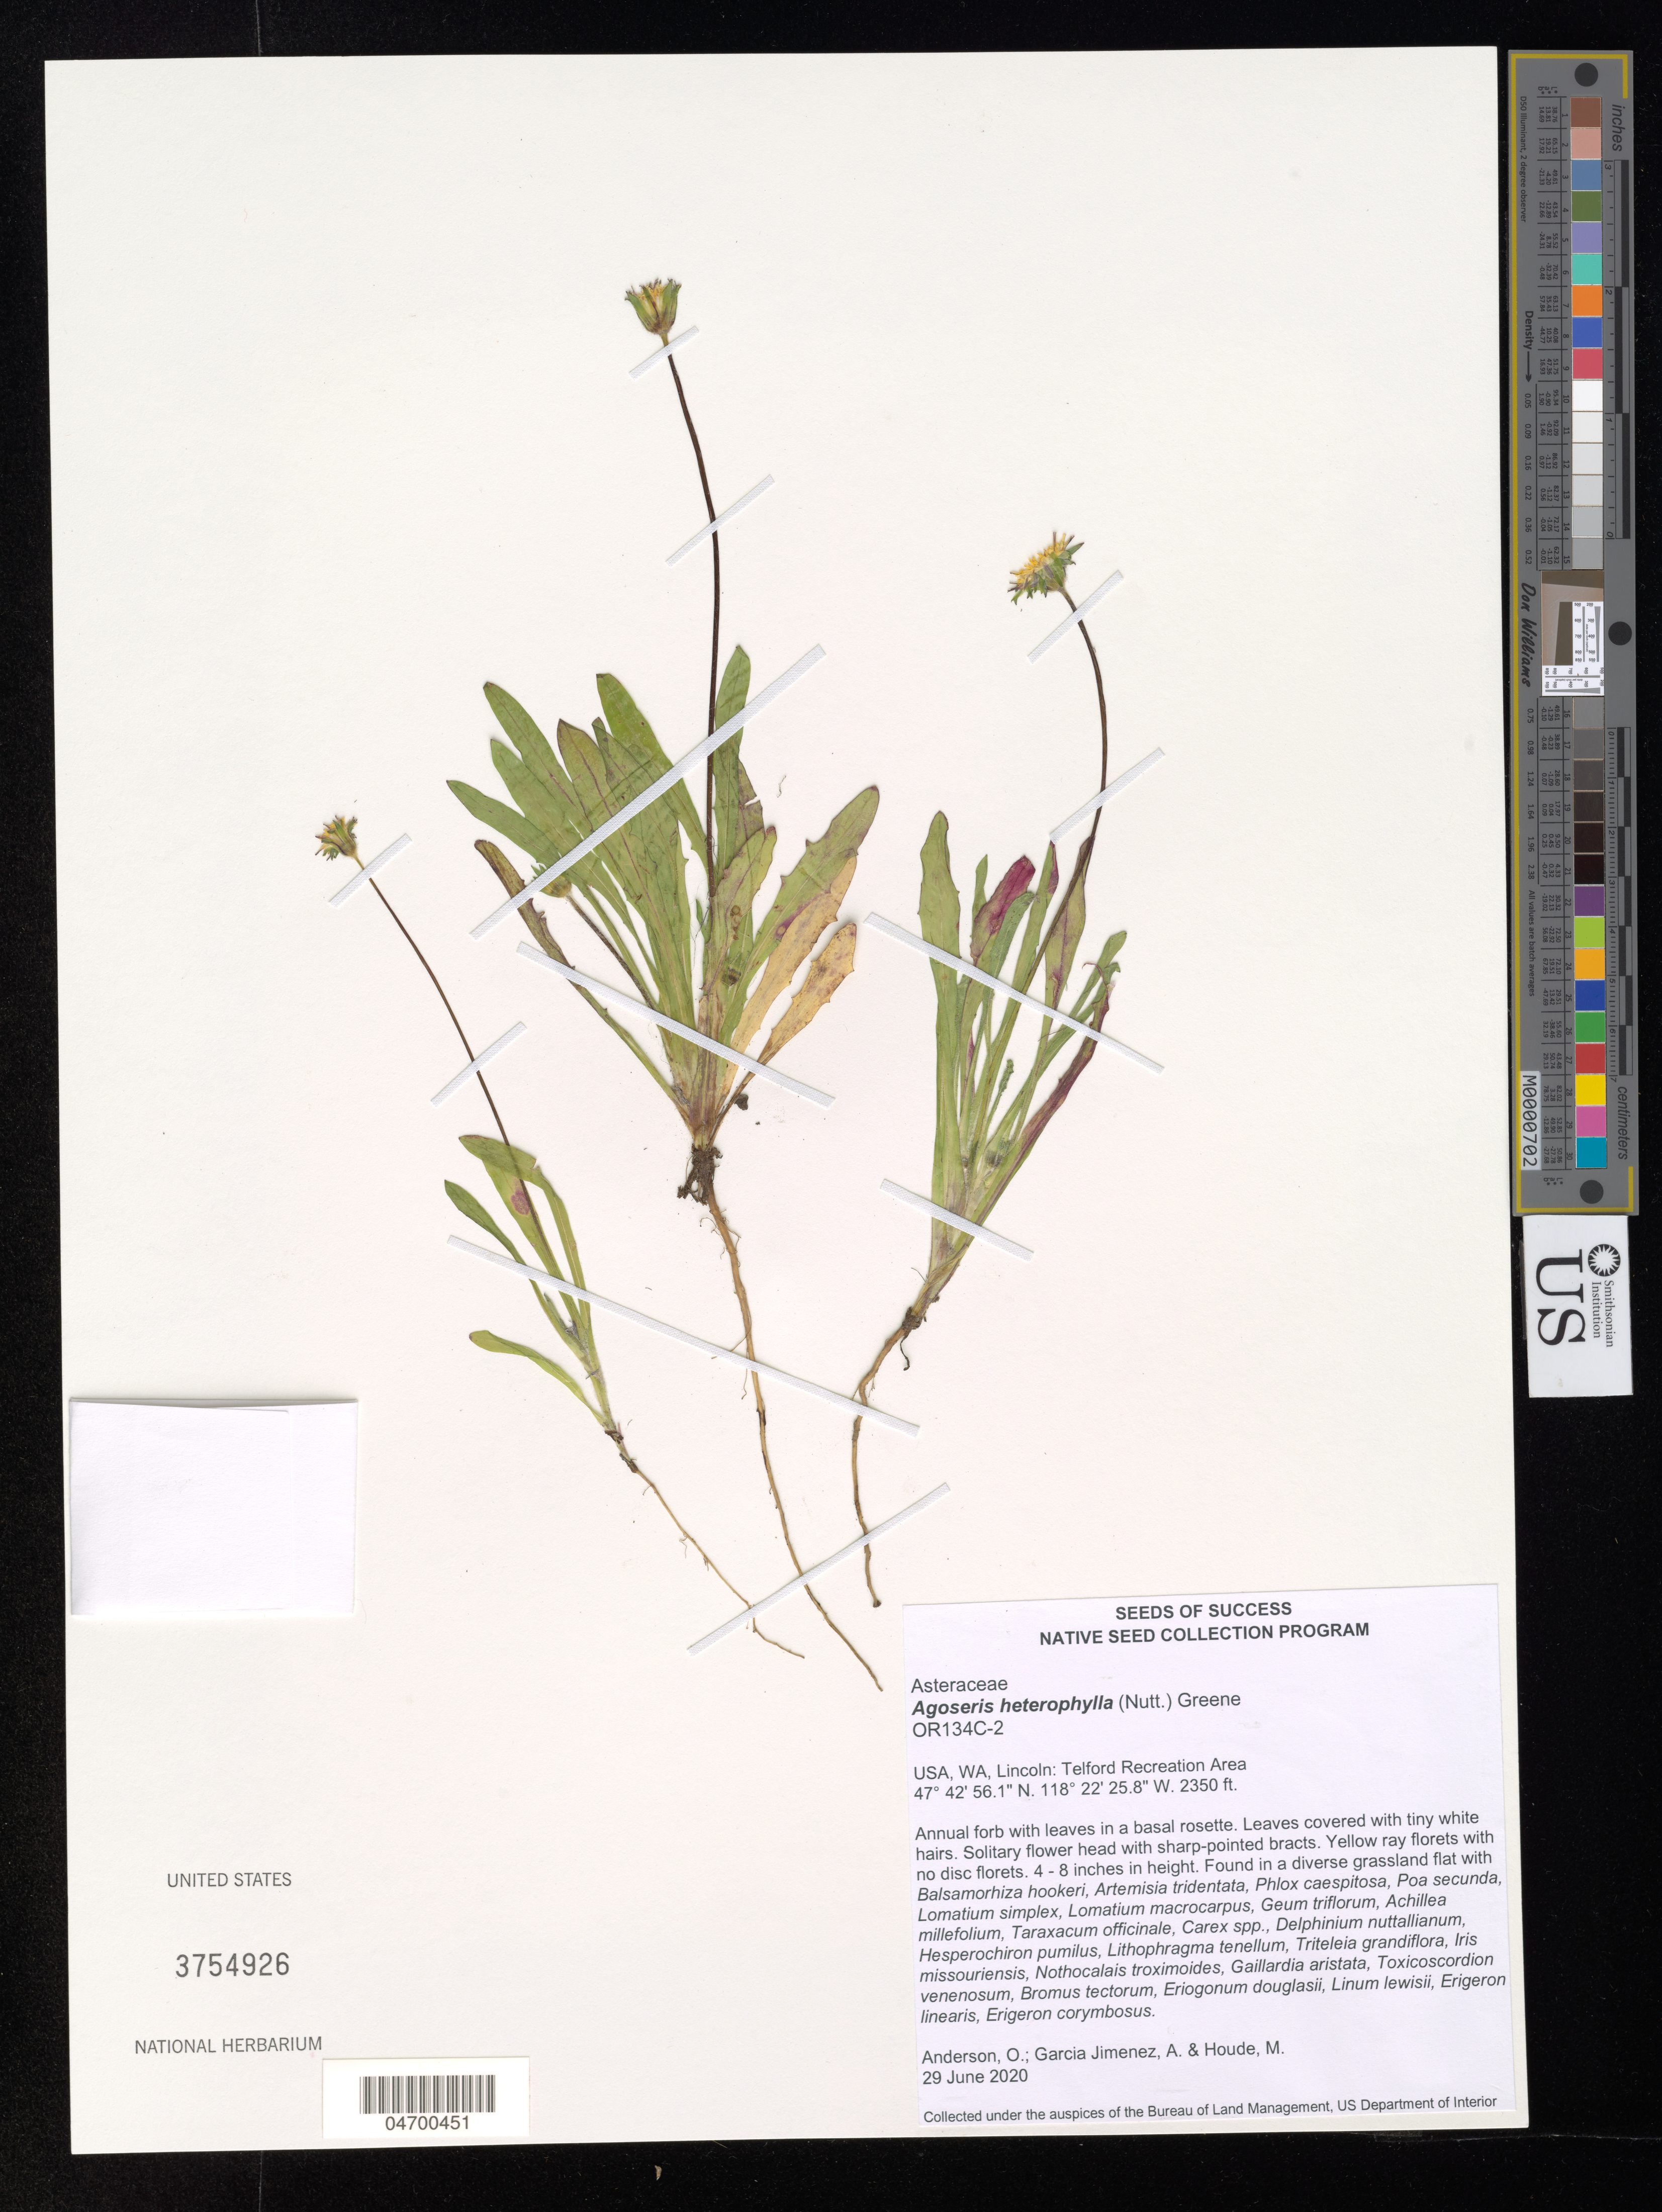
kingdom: Plantae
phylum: Tracheophyta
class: Magnoliopsida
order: Asterales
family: Asteraceae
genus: Agoseris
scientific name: Agoseris heterophylla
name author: (Nutt.) Greene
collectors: O. Anderson, A. Garcia Jimenez & H. Vielstich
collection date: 2020-06-29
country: United States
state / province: Washington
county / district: Lincoln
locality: WA, Lincoln: Telford Recreation Area.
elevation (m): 716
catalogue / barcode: US 3754926